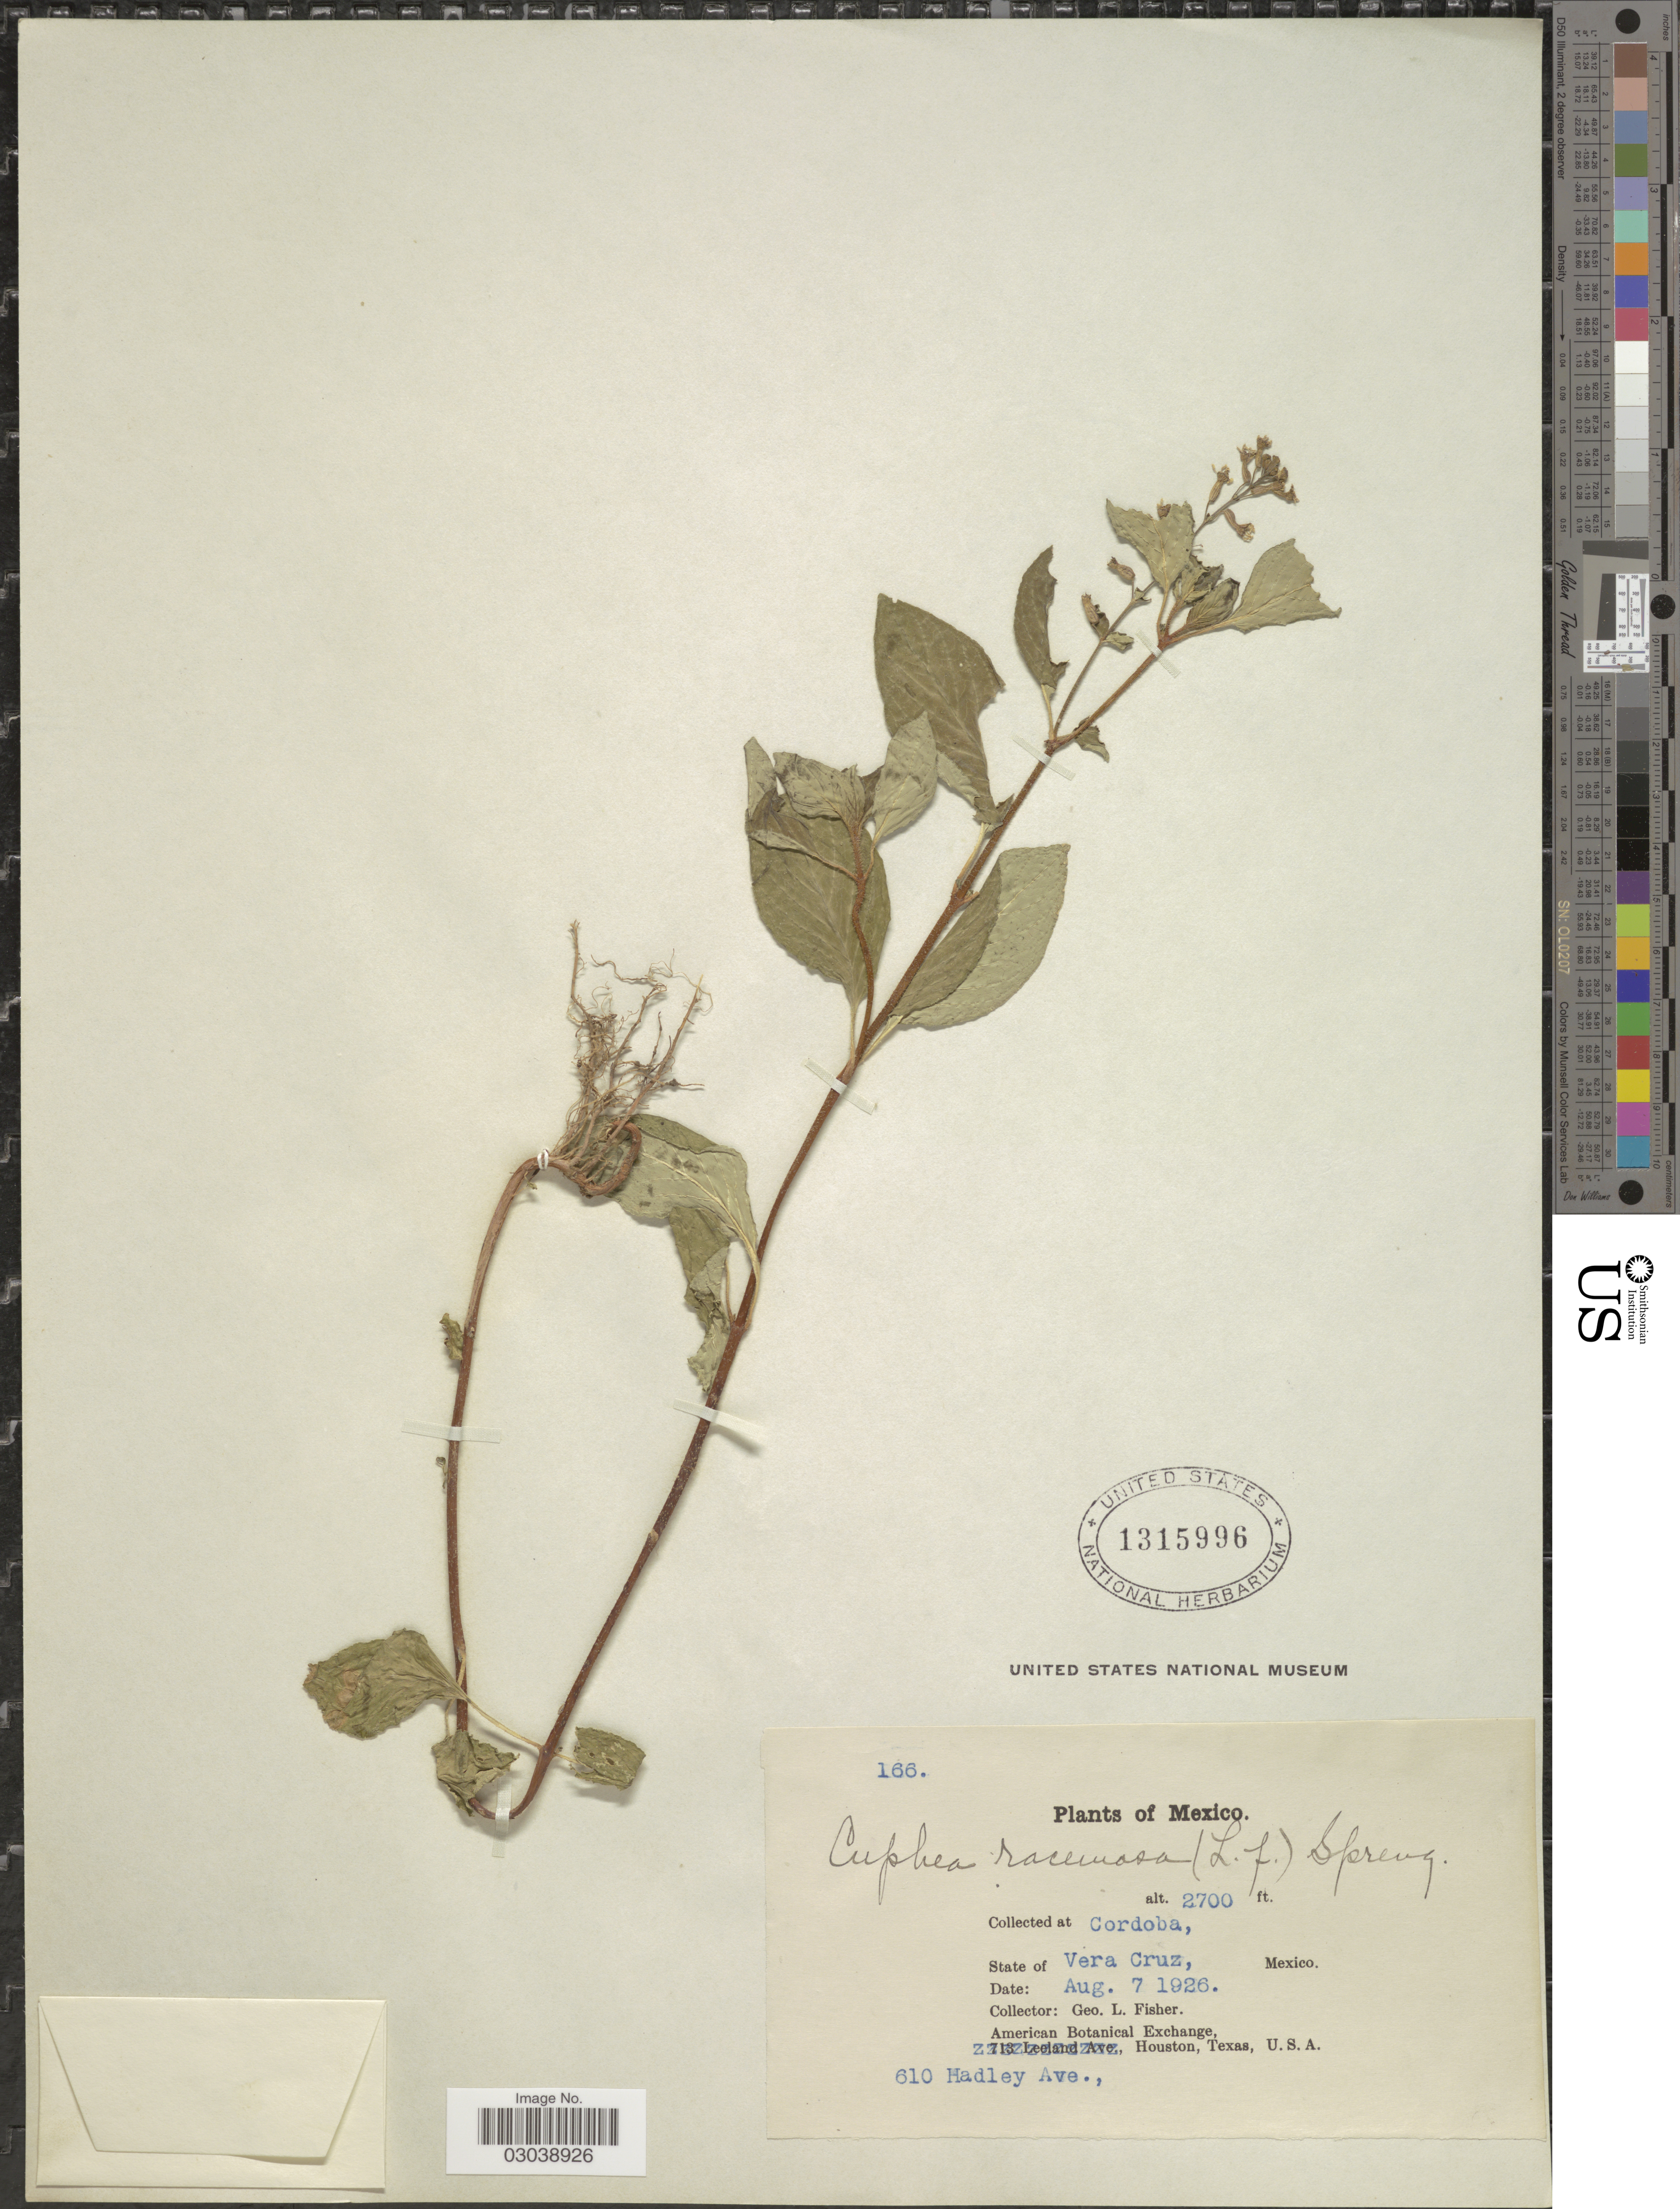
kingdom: Plantae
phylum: Tracheophyta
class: Magnoliopsida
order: Myrtales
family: Lythraceae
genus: Cuphea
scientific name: Cuphea racemosa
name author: (L. f.) Spreng.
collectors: G. L. Fisher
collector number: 166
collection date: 1926-08-07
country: Mexico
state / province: Veracruz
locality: Cordoba, State of Vera Cruz.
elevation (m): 823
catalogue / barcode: US 1315996